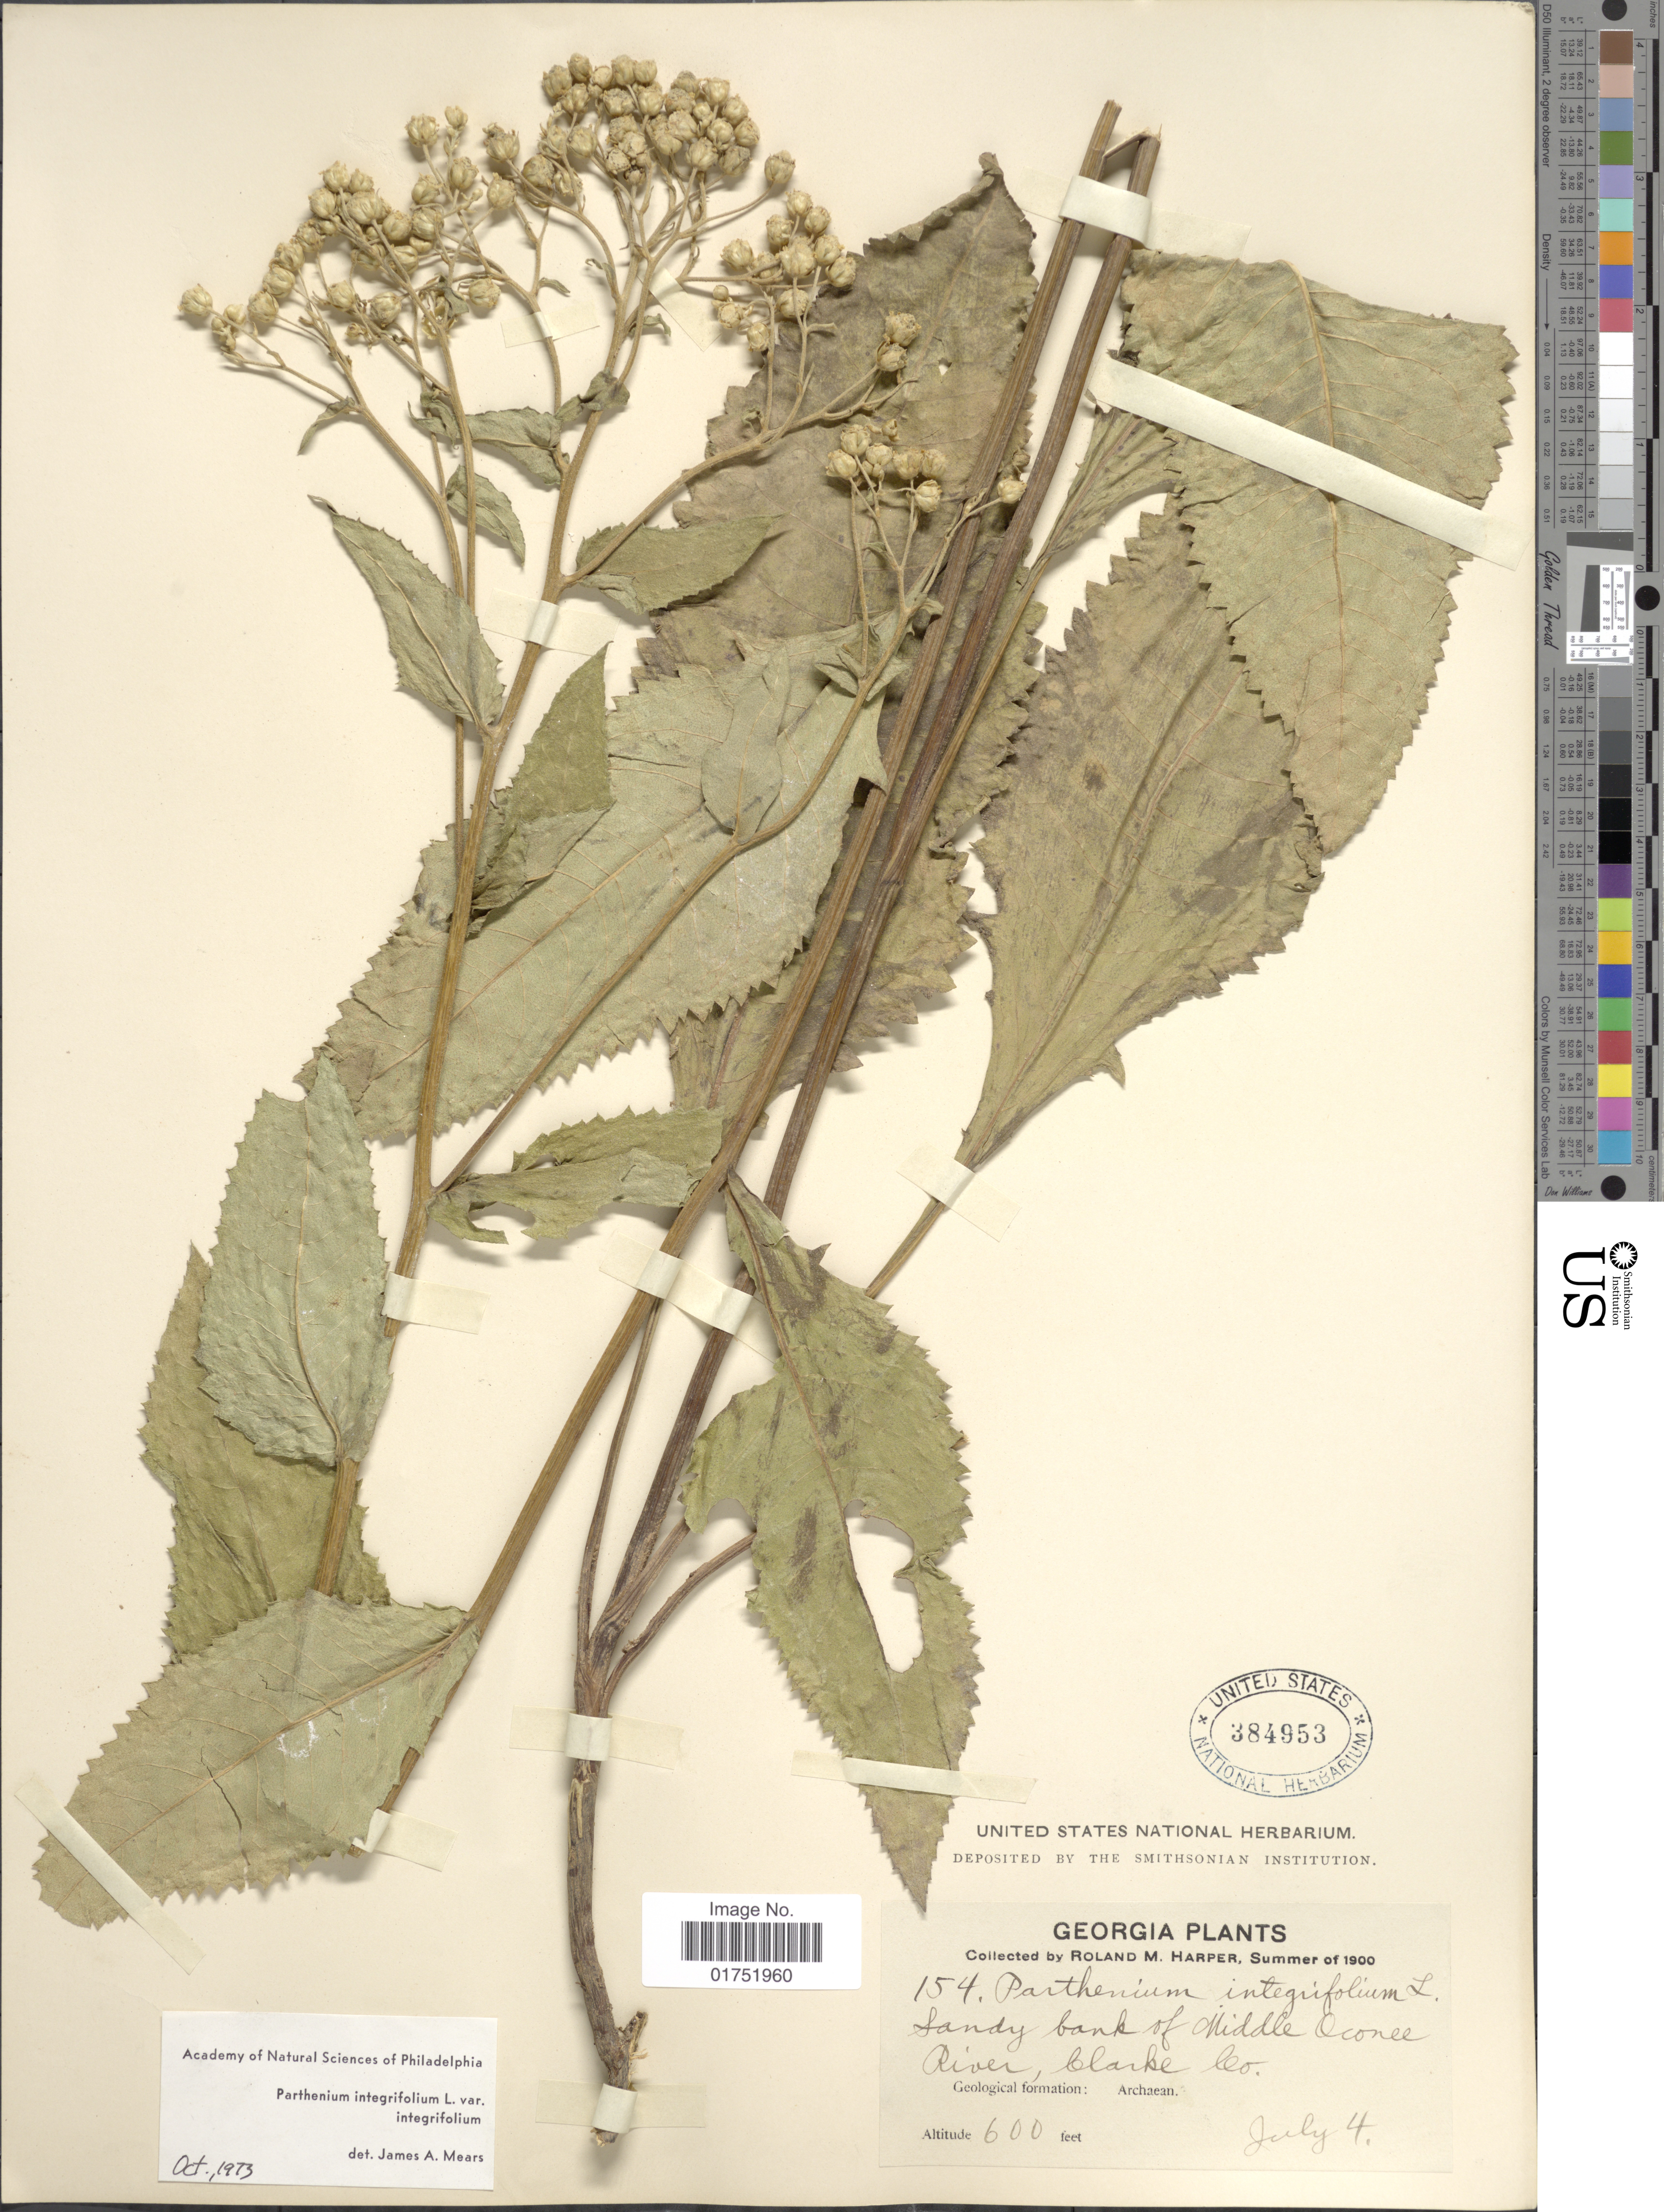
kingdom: Plantae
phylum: Tracheophyta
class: Magnoliopsida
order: Asterales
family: Asteraceae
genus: Parthenium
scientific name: Parthenium integrifolium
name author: L.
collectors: R. M. Harper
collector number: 154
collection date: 1900-07-04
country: United States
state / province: Georgia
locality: Bank of Middle Oconee River, Clarke Co.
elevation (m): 183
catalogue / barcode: US 384953